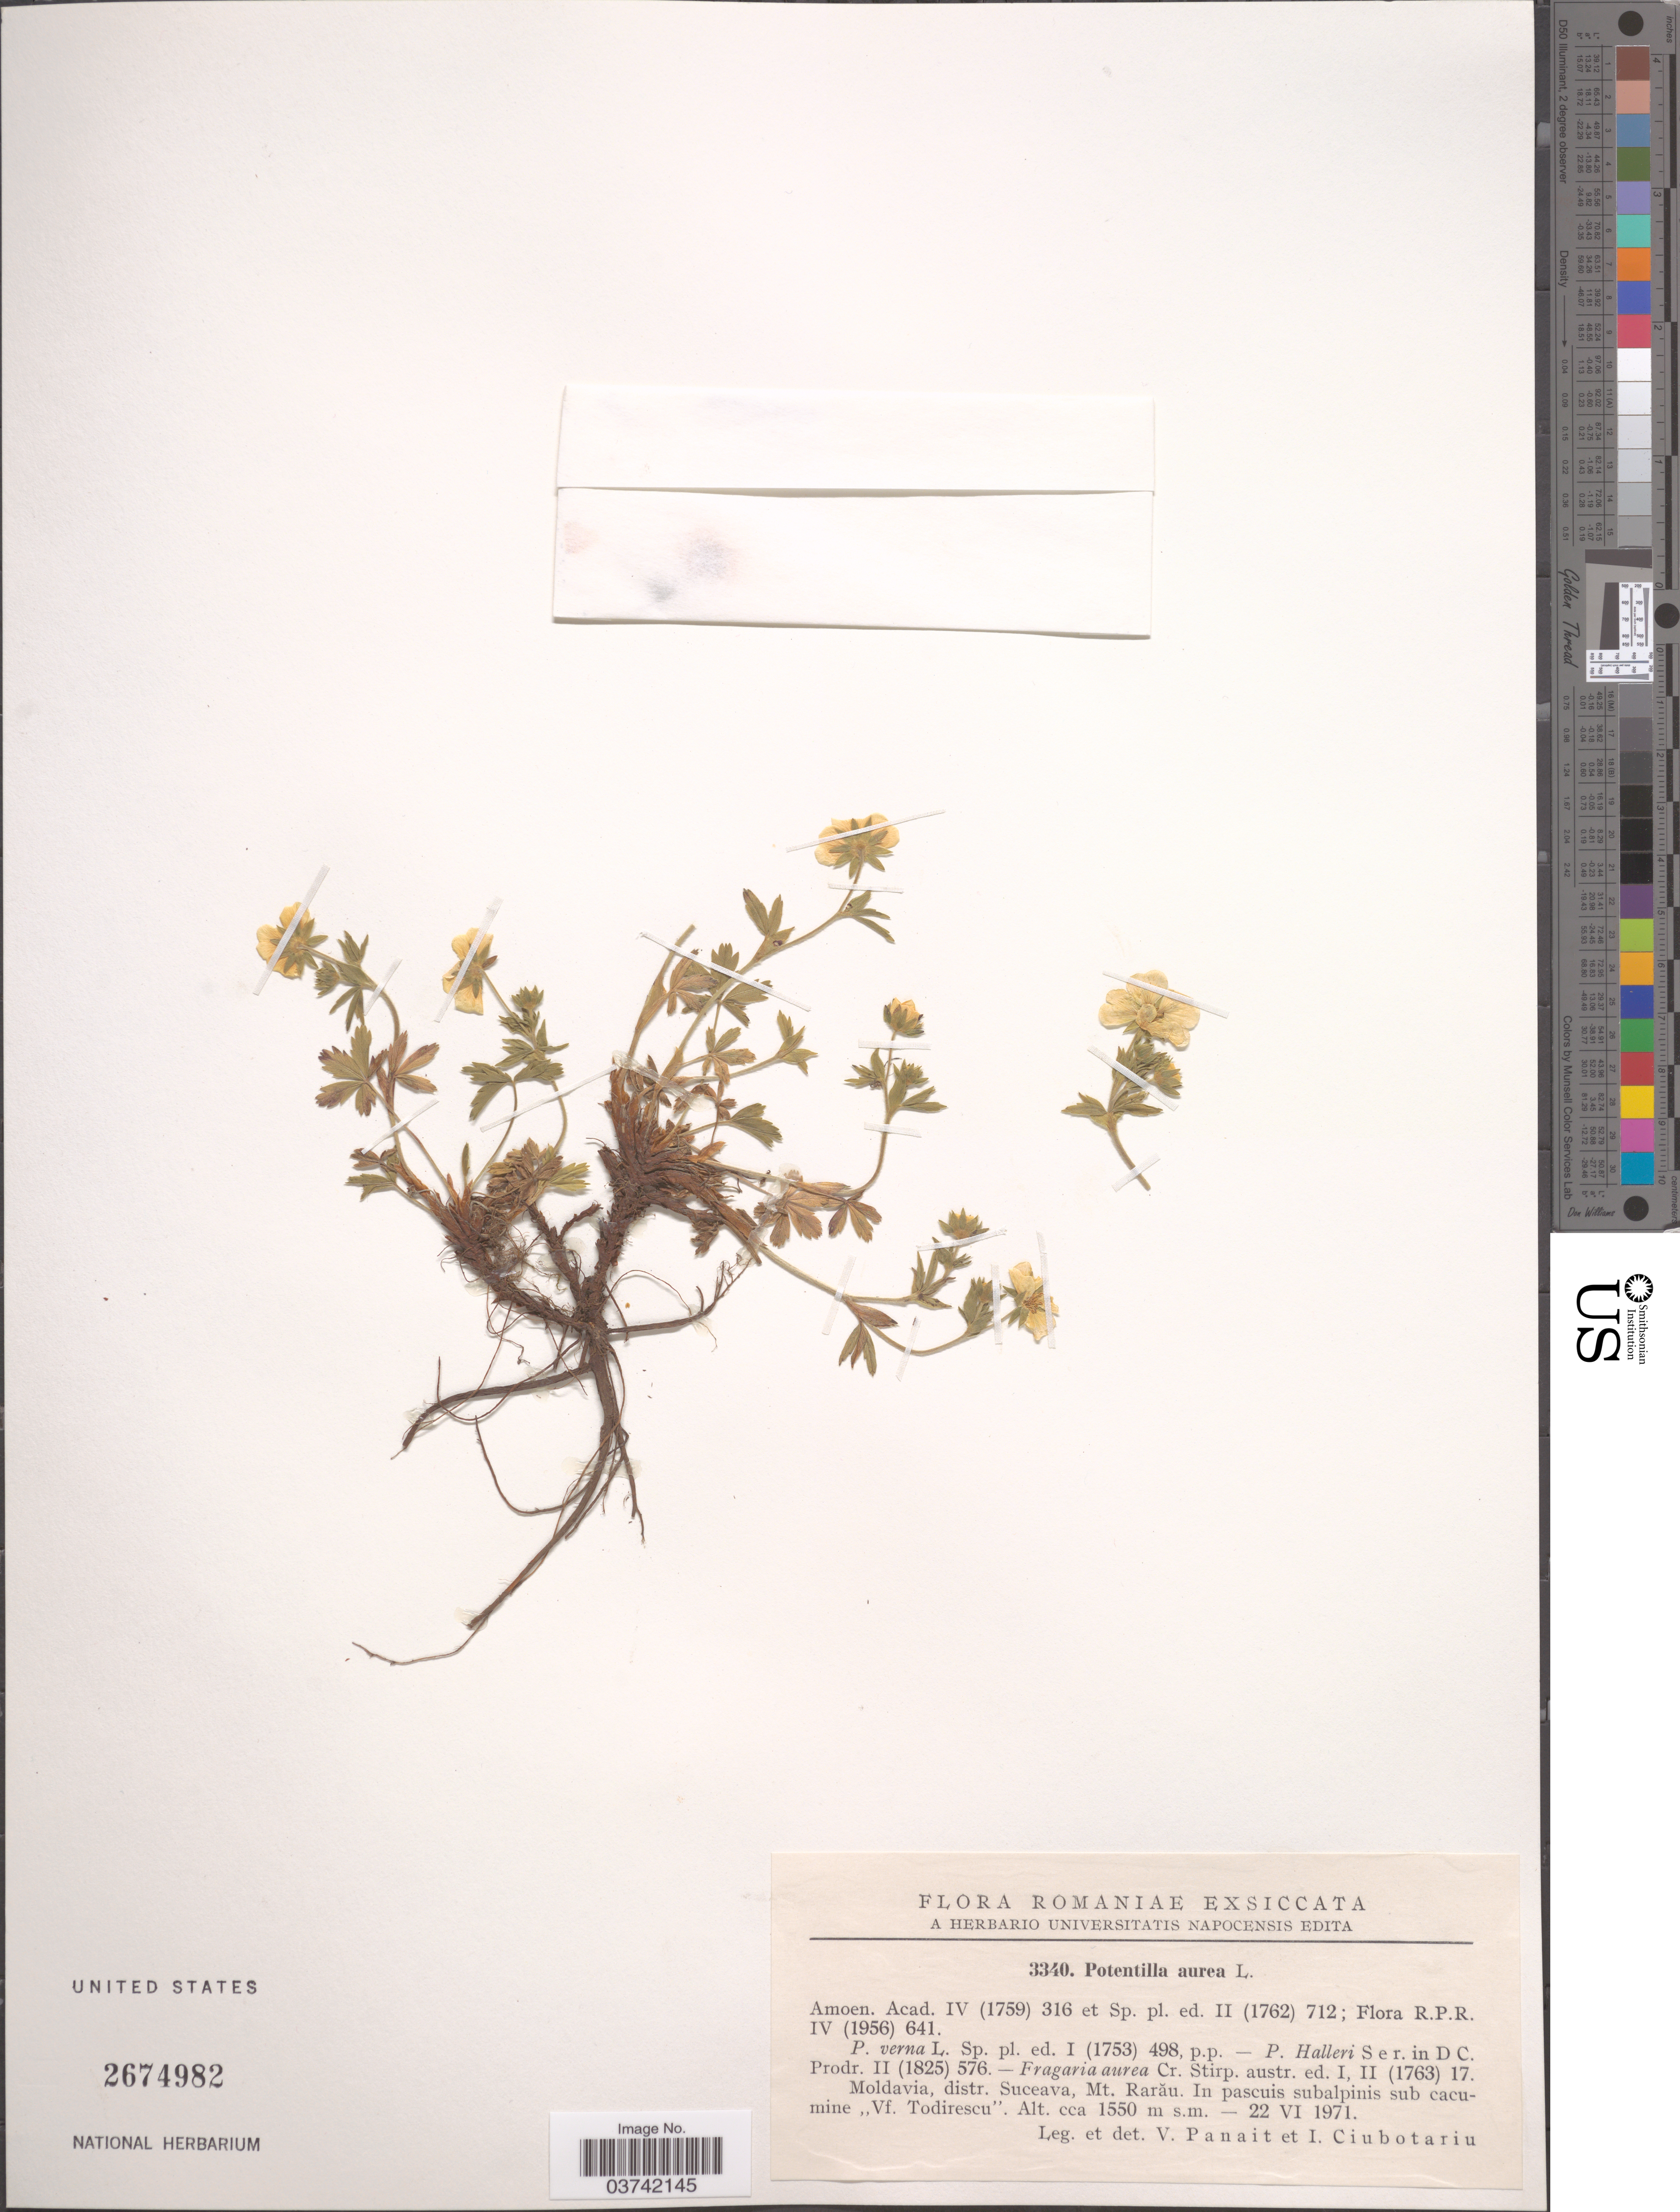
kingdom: Plantae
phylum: Tracheophyta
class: Magnoliopsida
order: Rosales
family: Rosaceae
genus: Potentilla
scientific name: Potentilla aurea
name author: L.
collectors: V. Panait & I. Ciubotariu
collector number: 3340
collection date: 1971-06-22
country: Romania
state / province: Suceava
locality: Moldavia, distr. Suceava, Mt. Rarău. In pascuis subalpinis sub cacumine "Vf. Todirescu".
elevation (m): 1550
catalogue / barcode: US 2674982